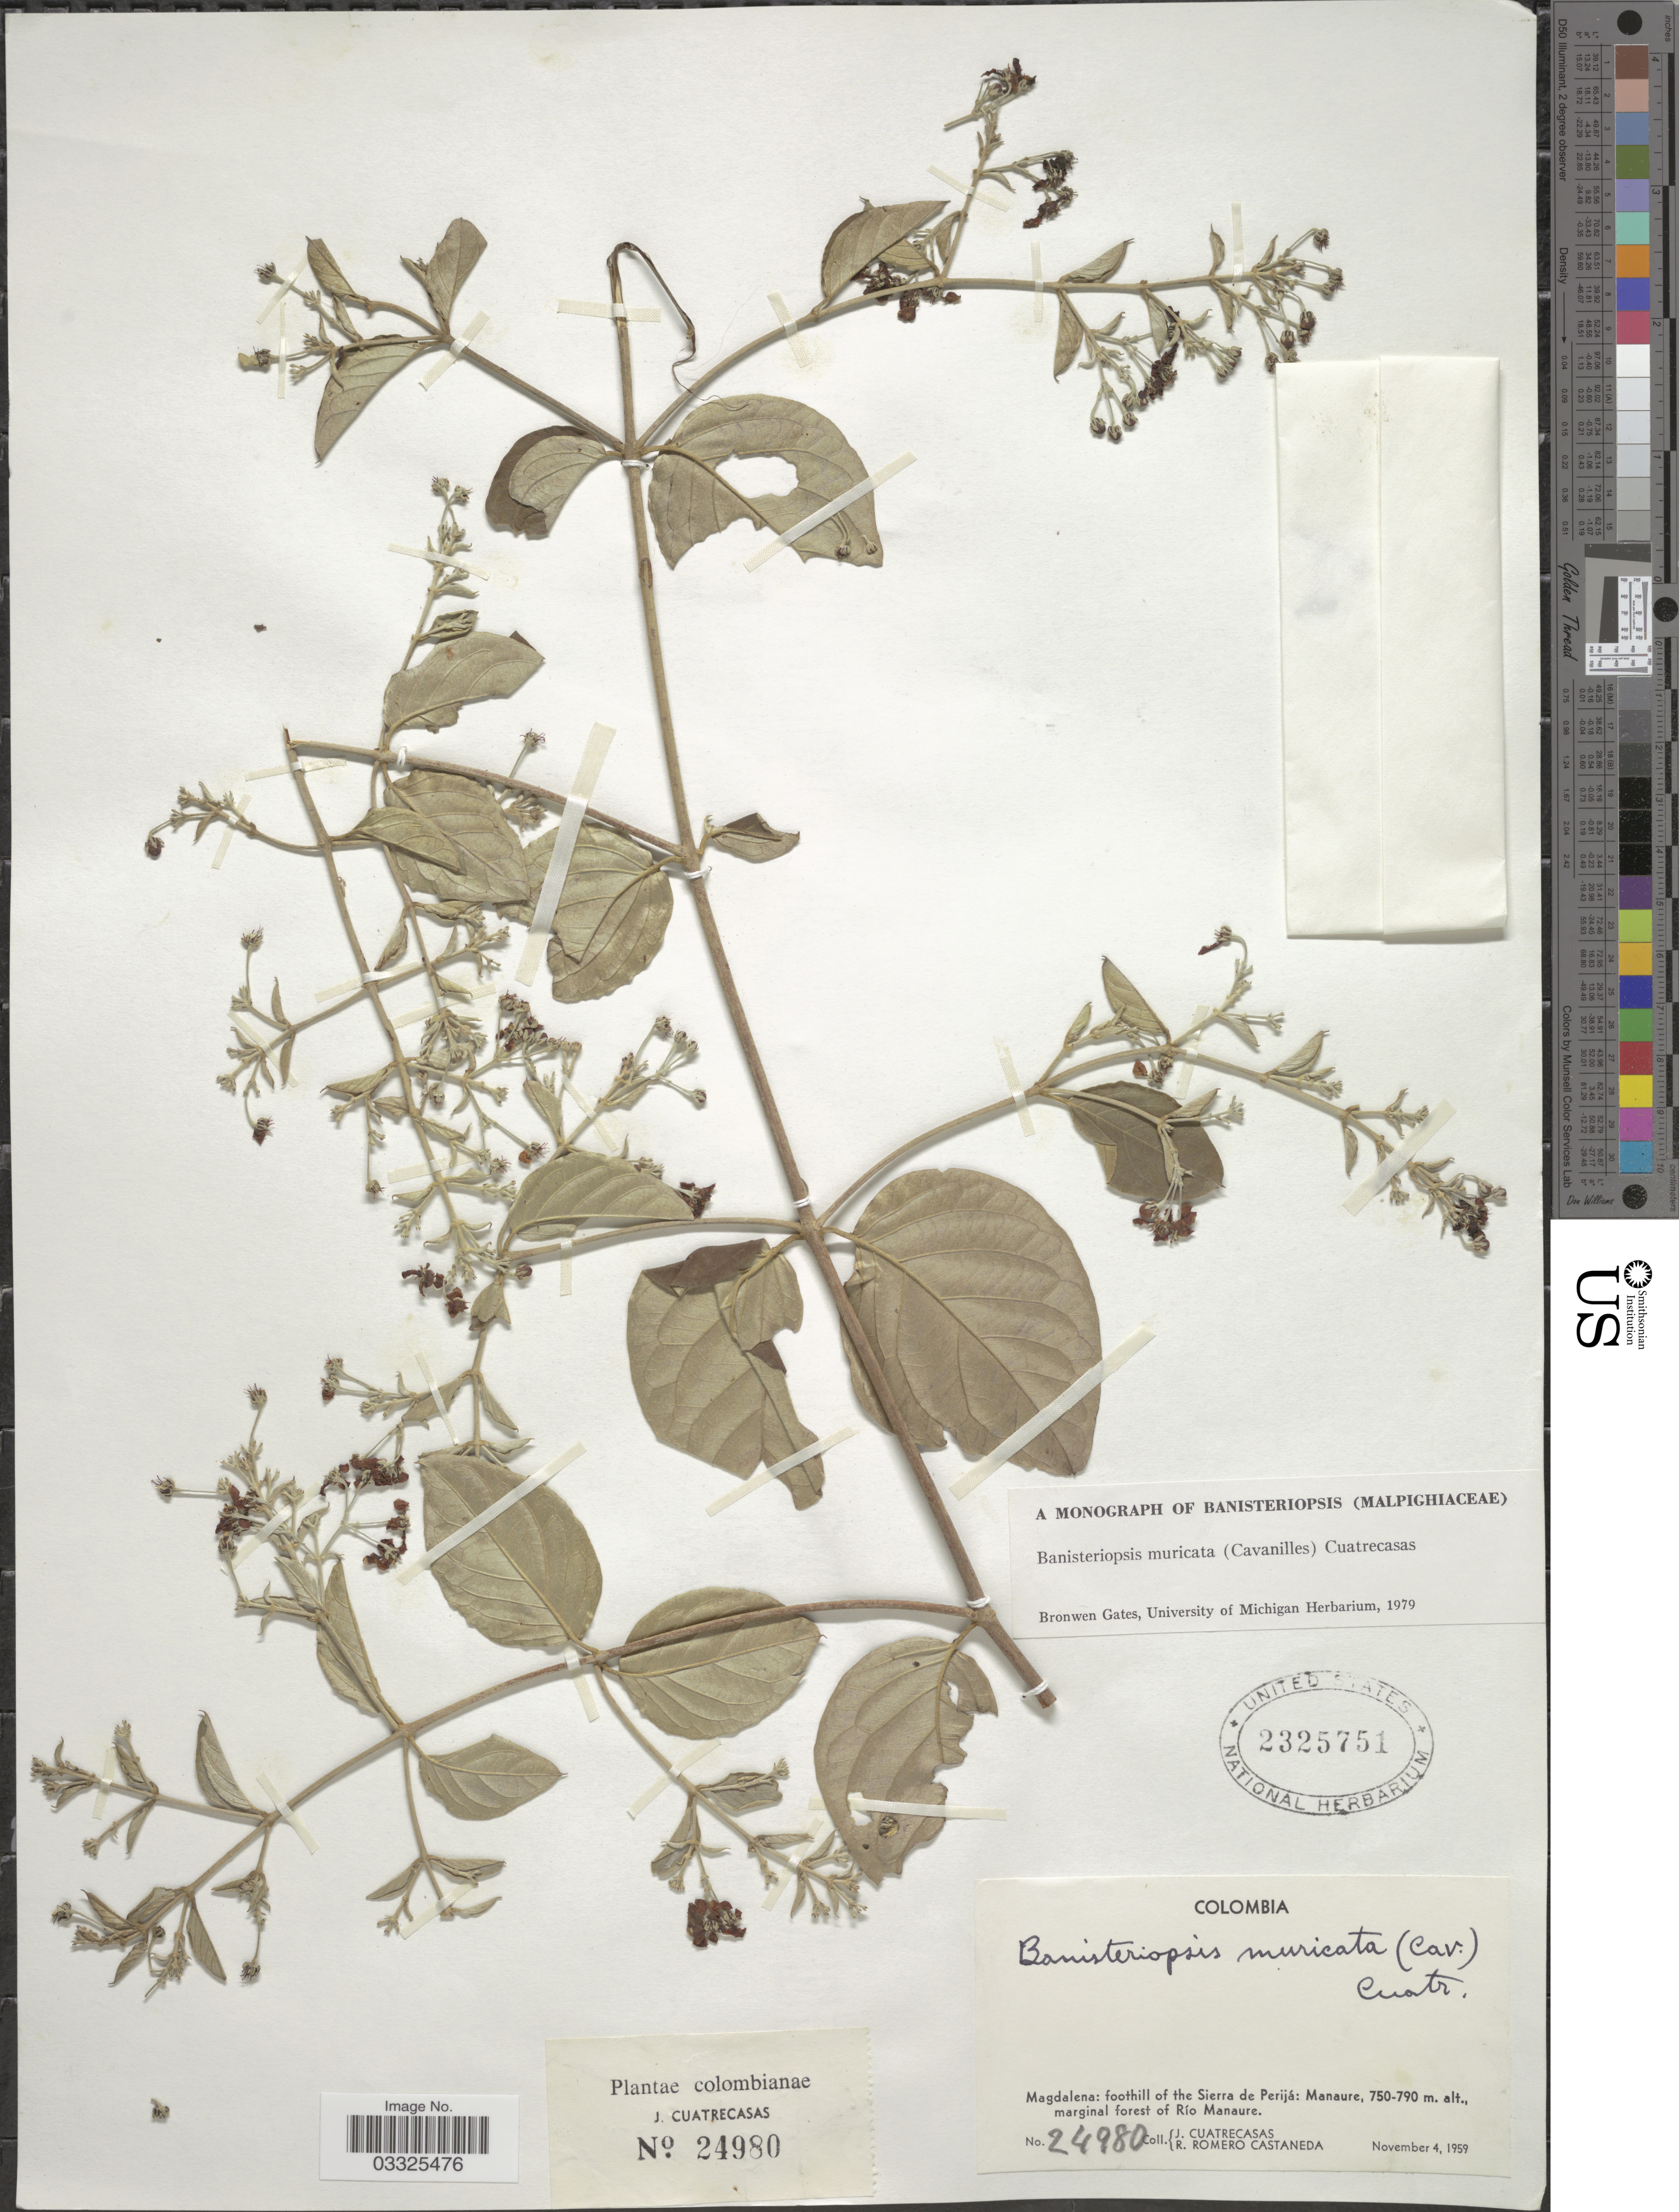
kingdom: Plantae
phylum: Tracheophyta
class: Magnoliopsida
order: Malpighiales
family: Malpighiaceae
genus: Banisteriopsis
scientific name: Banisteriopsis muricata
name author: (Cav.) Cuatrec.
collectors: J. Cuatrecasas & R. Romero Castañeda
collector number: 24980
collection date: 1959-11-04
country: Colombia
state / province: Magdalena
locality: Foothill of the Sierra de Perijá: Manaure, marginal forest of Río Manaure.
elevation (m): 750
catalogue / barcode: US 2325751